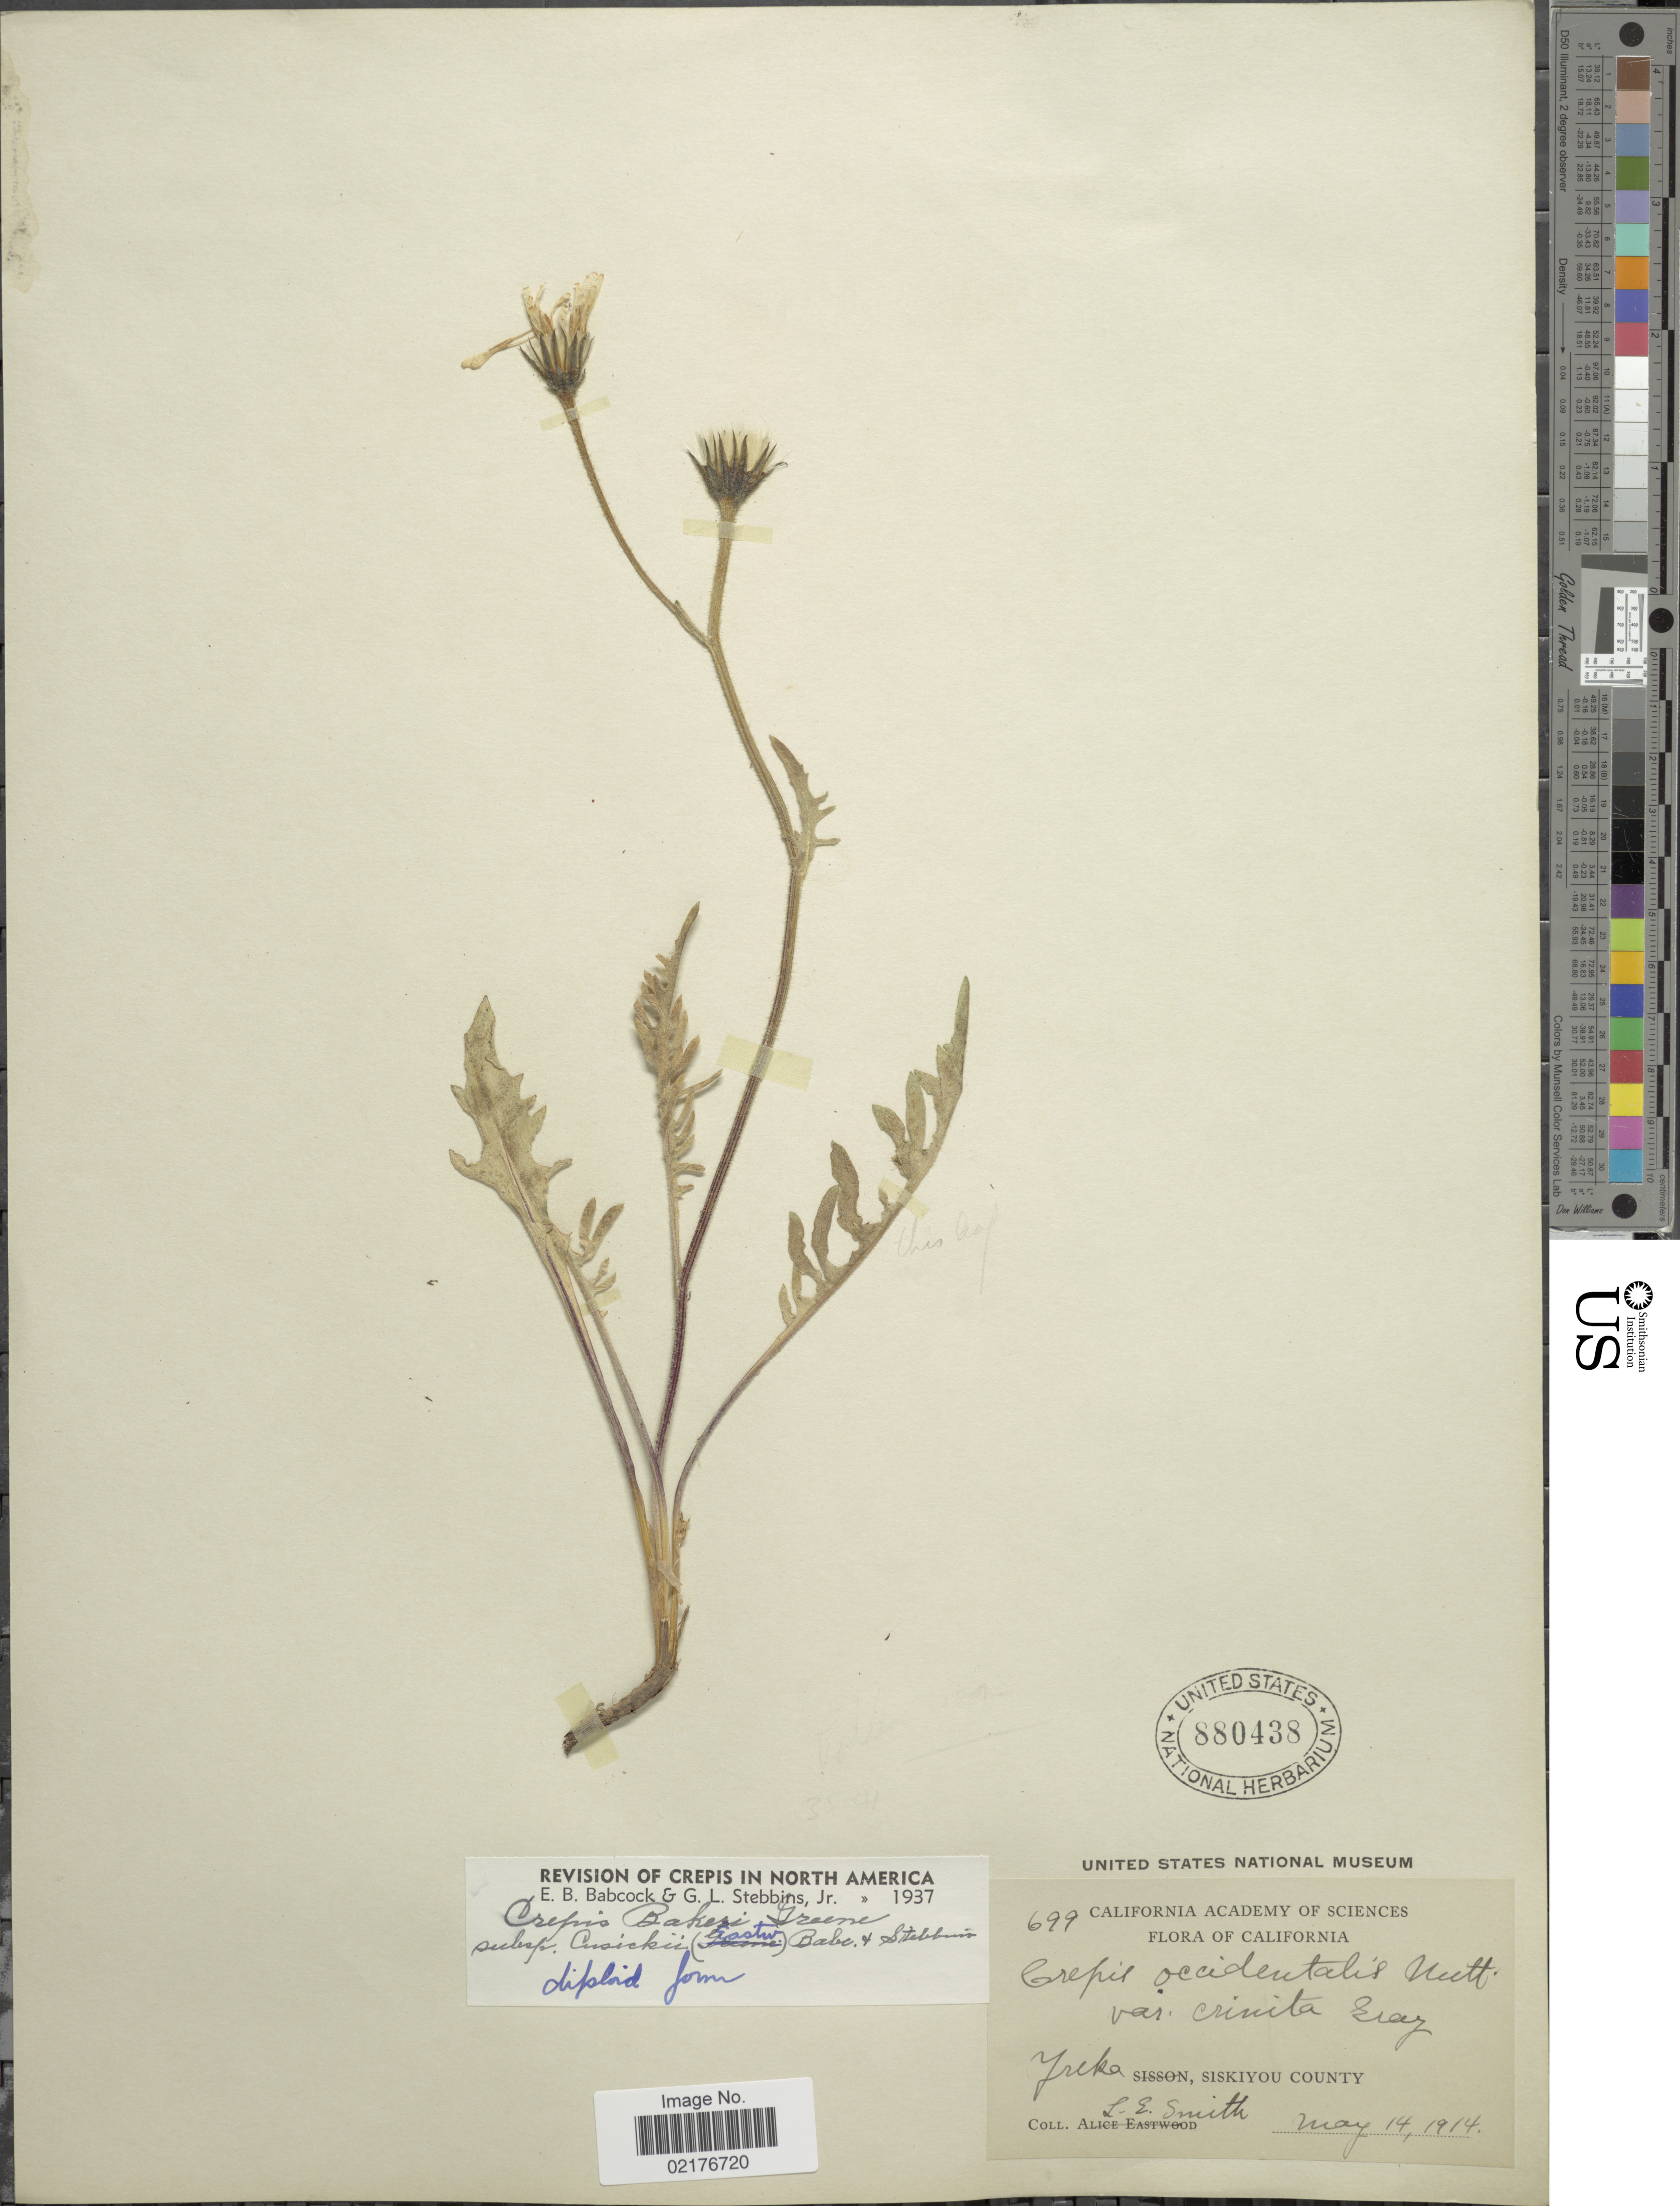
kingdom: Plantae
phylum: Tracheophyta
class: Magnoliopsida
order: Asterales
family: Asteraceae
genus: Crepis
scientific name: Crepis bakeri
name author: Greene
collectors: L. E. Smith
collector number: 699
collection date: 1914-05-14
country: United States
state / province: California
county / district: Siskiyou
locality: Yreka, Siskiyou County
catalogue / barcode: US 880438